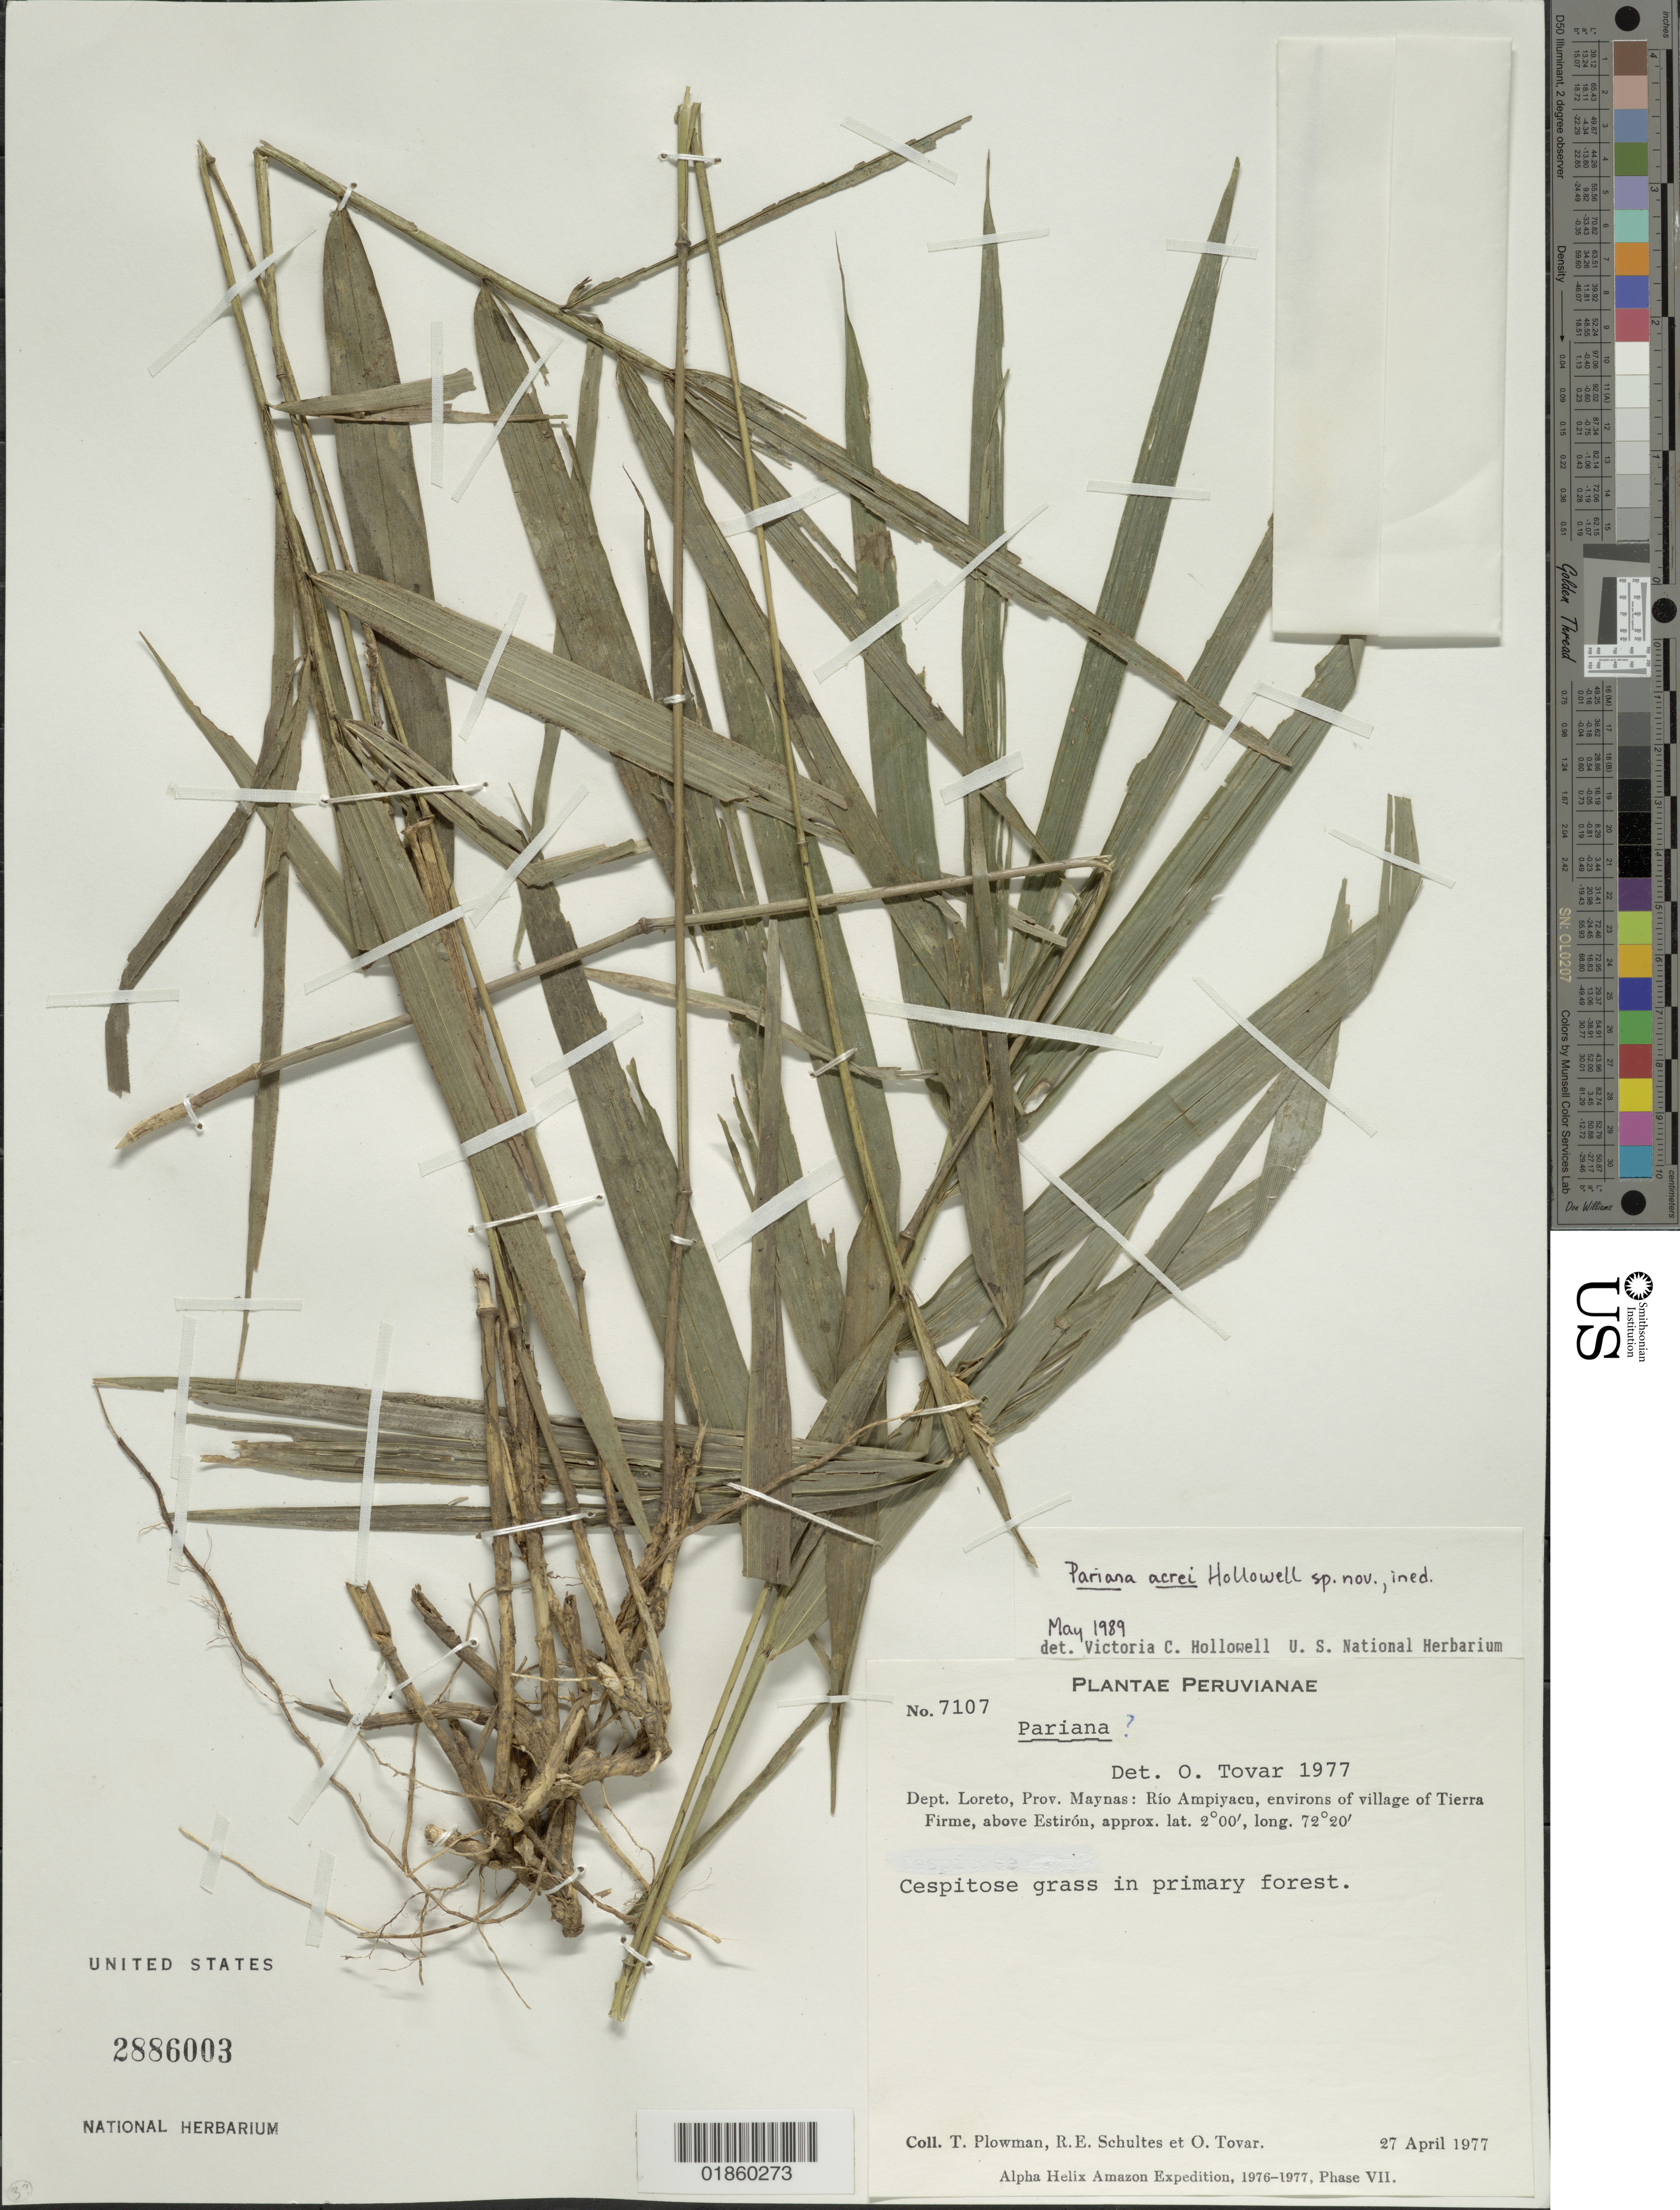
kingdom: Plantae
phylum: Tracheophyta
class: Liliopsida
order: Poales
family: Poaceae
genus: Pariana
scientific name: Pariana acrei ined. 2019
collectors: T. Plowman, R. E. Schultes & O. Tovar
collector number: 7107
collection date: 1977-04-27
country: Peru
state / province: Loreto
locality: Dept. Loreto, Prov. Maynas: Rio Yaguasyacu, affluent of Rio Ampiyacu, environs of village of Tierra Firme, above Estiron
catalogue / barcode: US 2886003